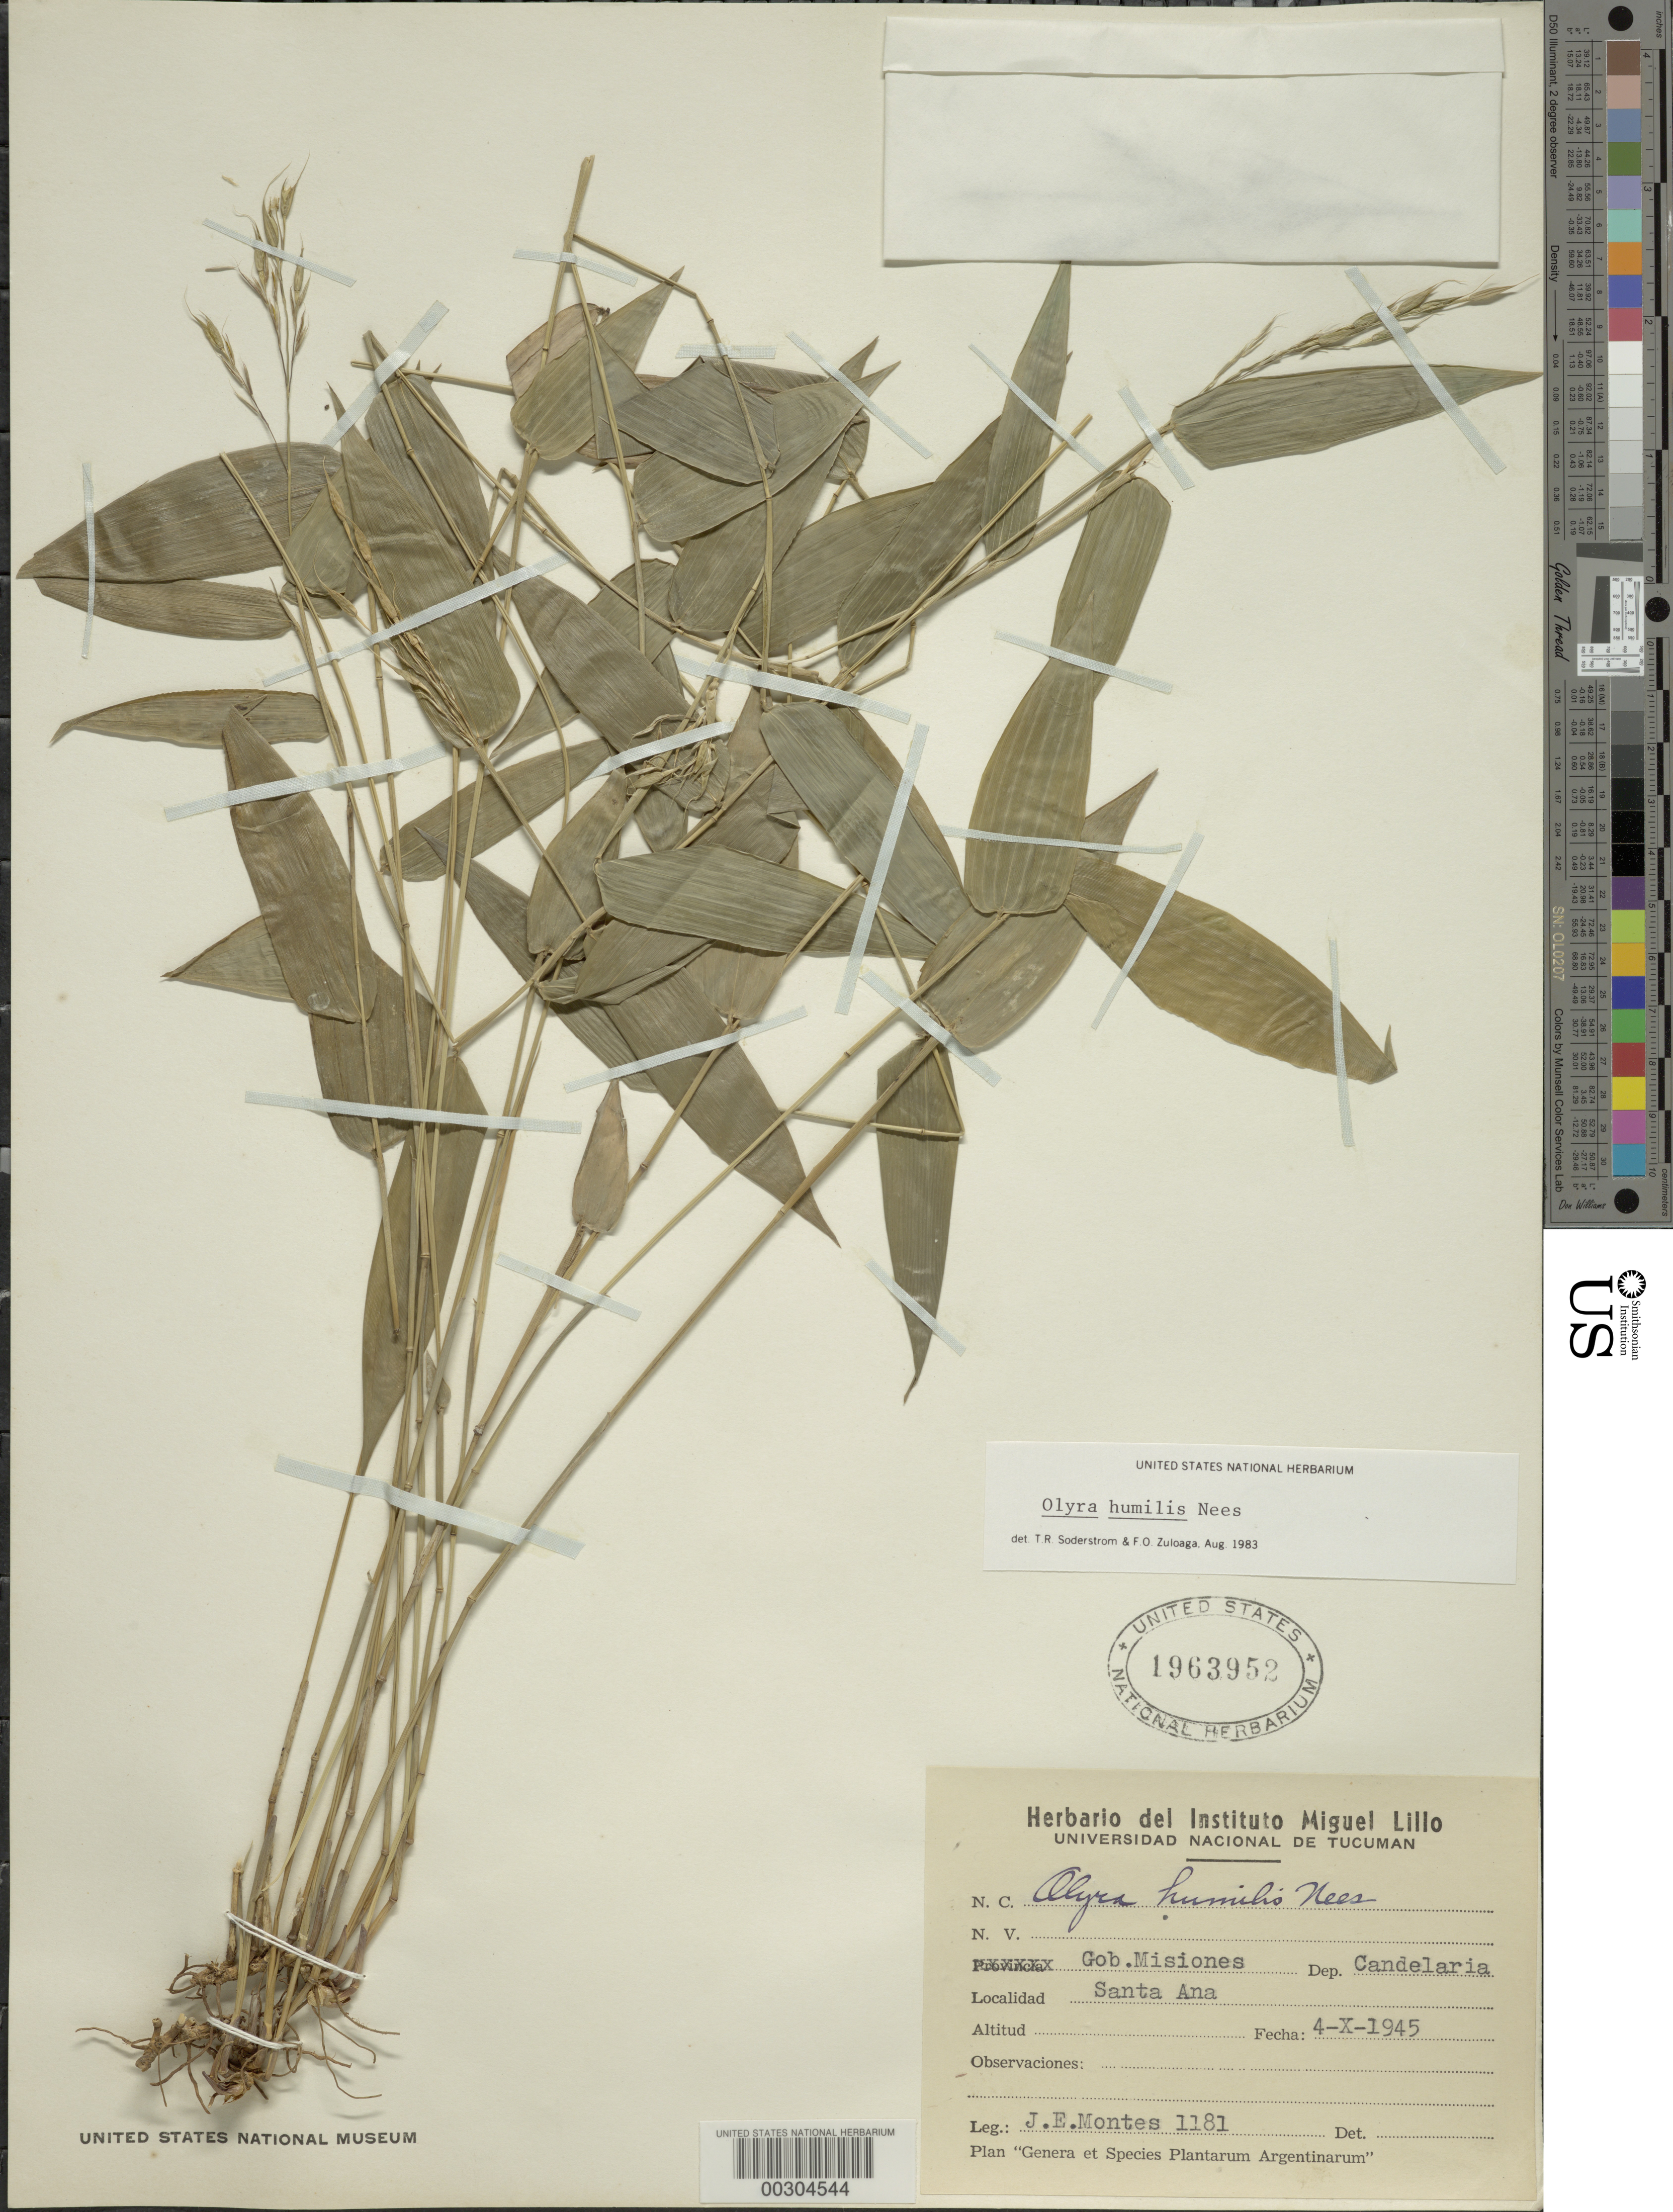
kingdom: Plantae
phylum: Tracheophyta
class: Liliopsida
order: Poales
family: Poaceae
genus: Olyra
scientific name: Olyra humilis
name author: Nees in Mart.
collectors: J. E. Montes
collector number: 1181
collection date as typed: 04 Oct 1945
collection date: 1945-10-04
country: Argentina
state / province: Misiones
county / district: Candelaria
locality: Santa Ana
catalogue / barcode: US 1963952